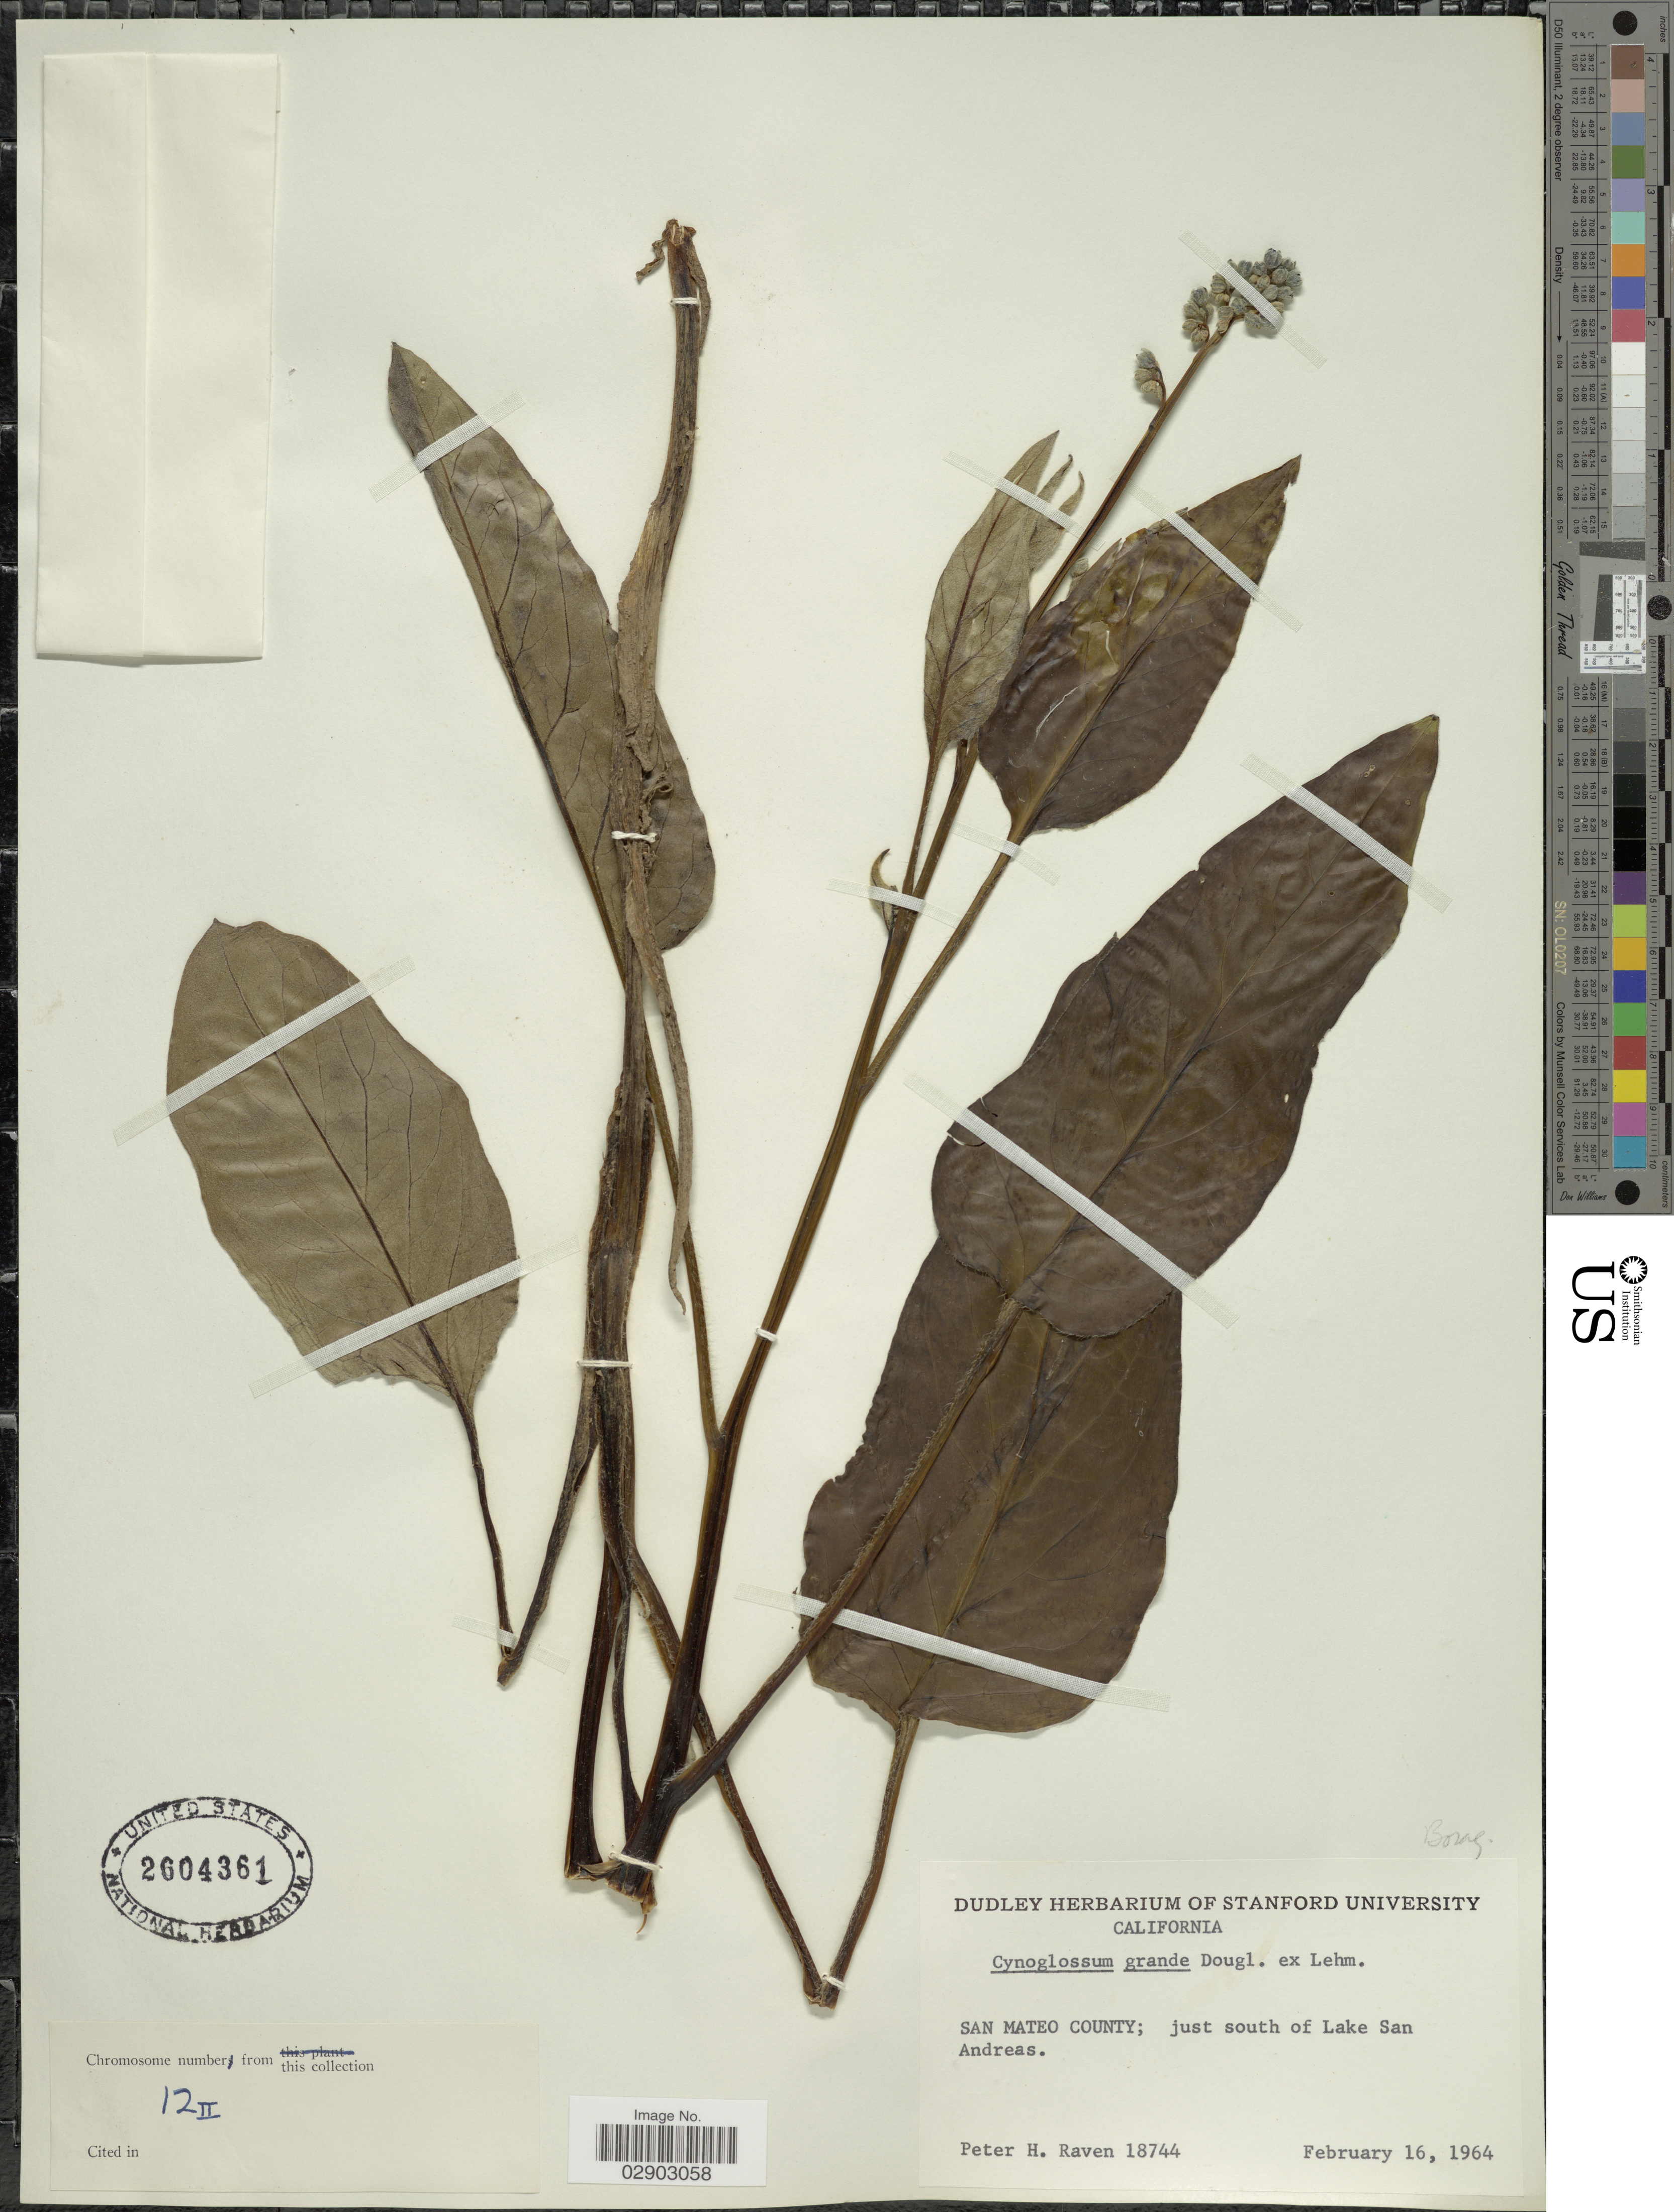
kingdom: Plantae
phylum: Tracheophyta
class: Magnoliopsida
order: Boraginales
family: Boraginaceae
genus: Cynoglossum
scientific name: Cynoglossum grande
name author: Douglas ex Lehm.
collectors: P. Raven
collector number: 18744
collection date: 1964-02-16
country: United States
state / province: California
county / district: San Mateo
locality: San Mateo County; just south of Lake San Andreas.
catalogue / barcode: US 2604361